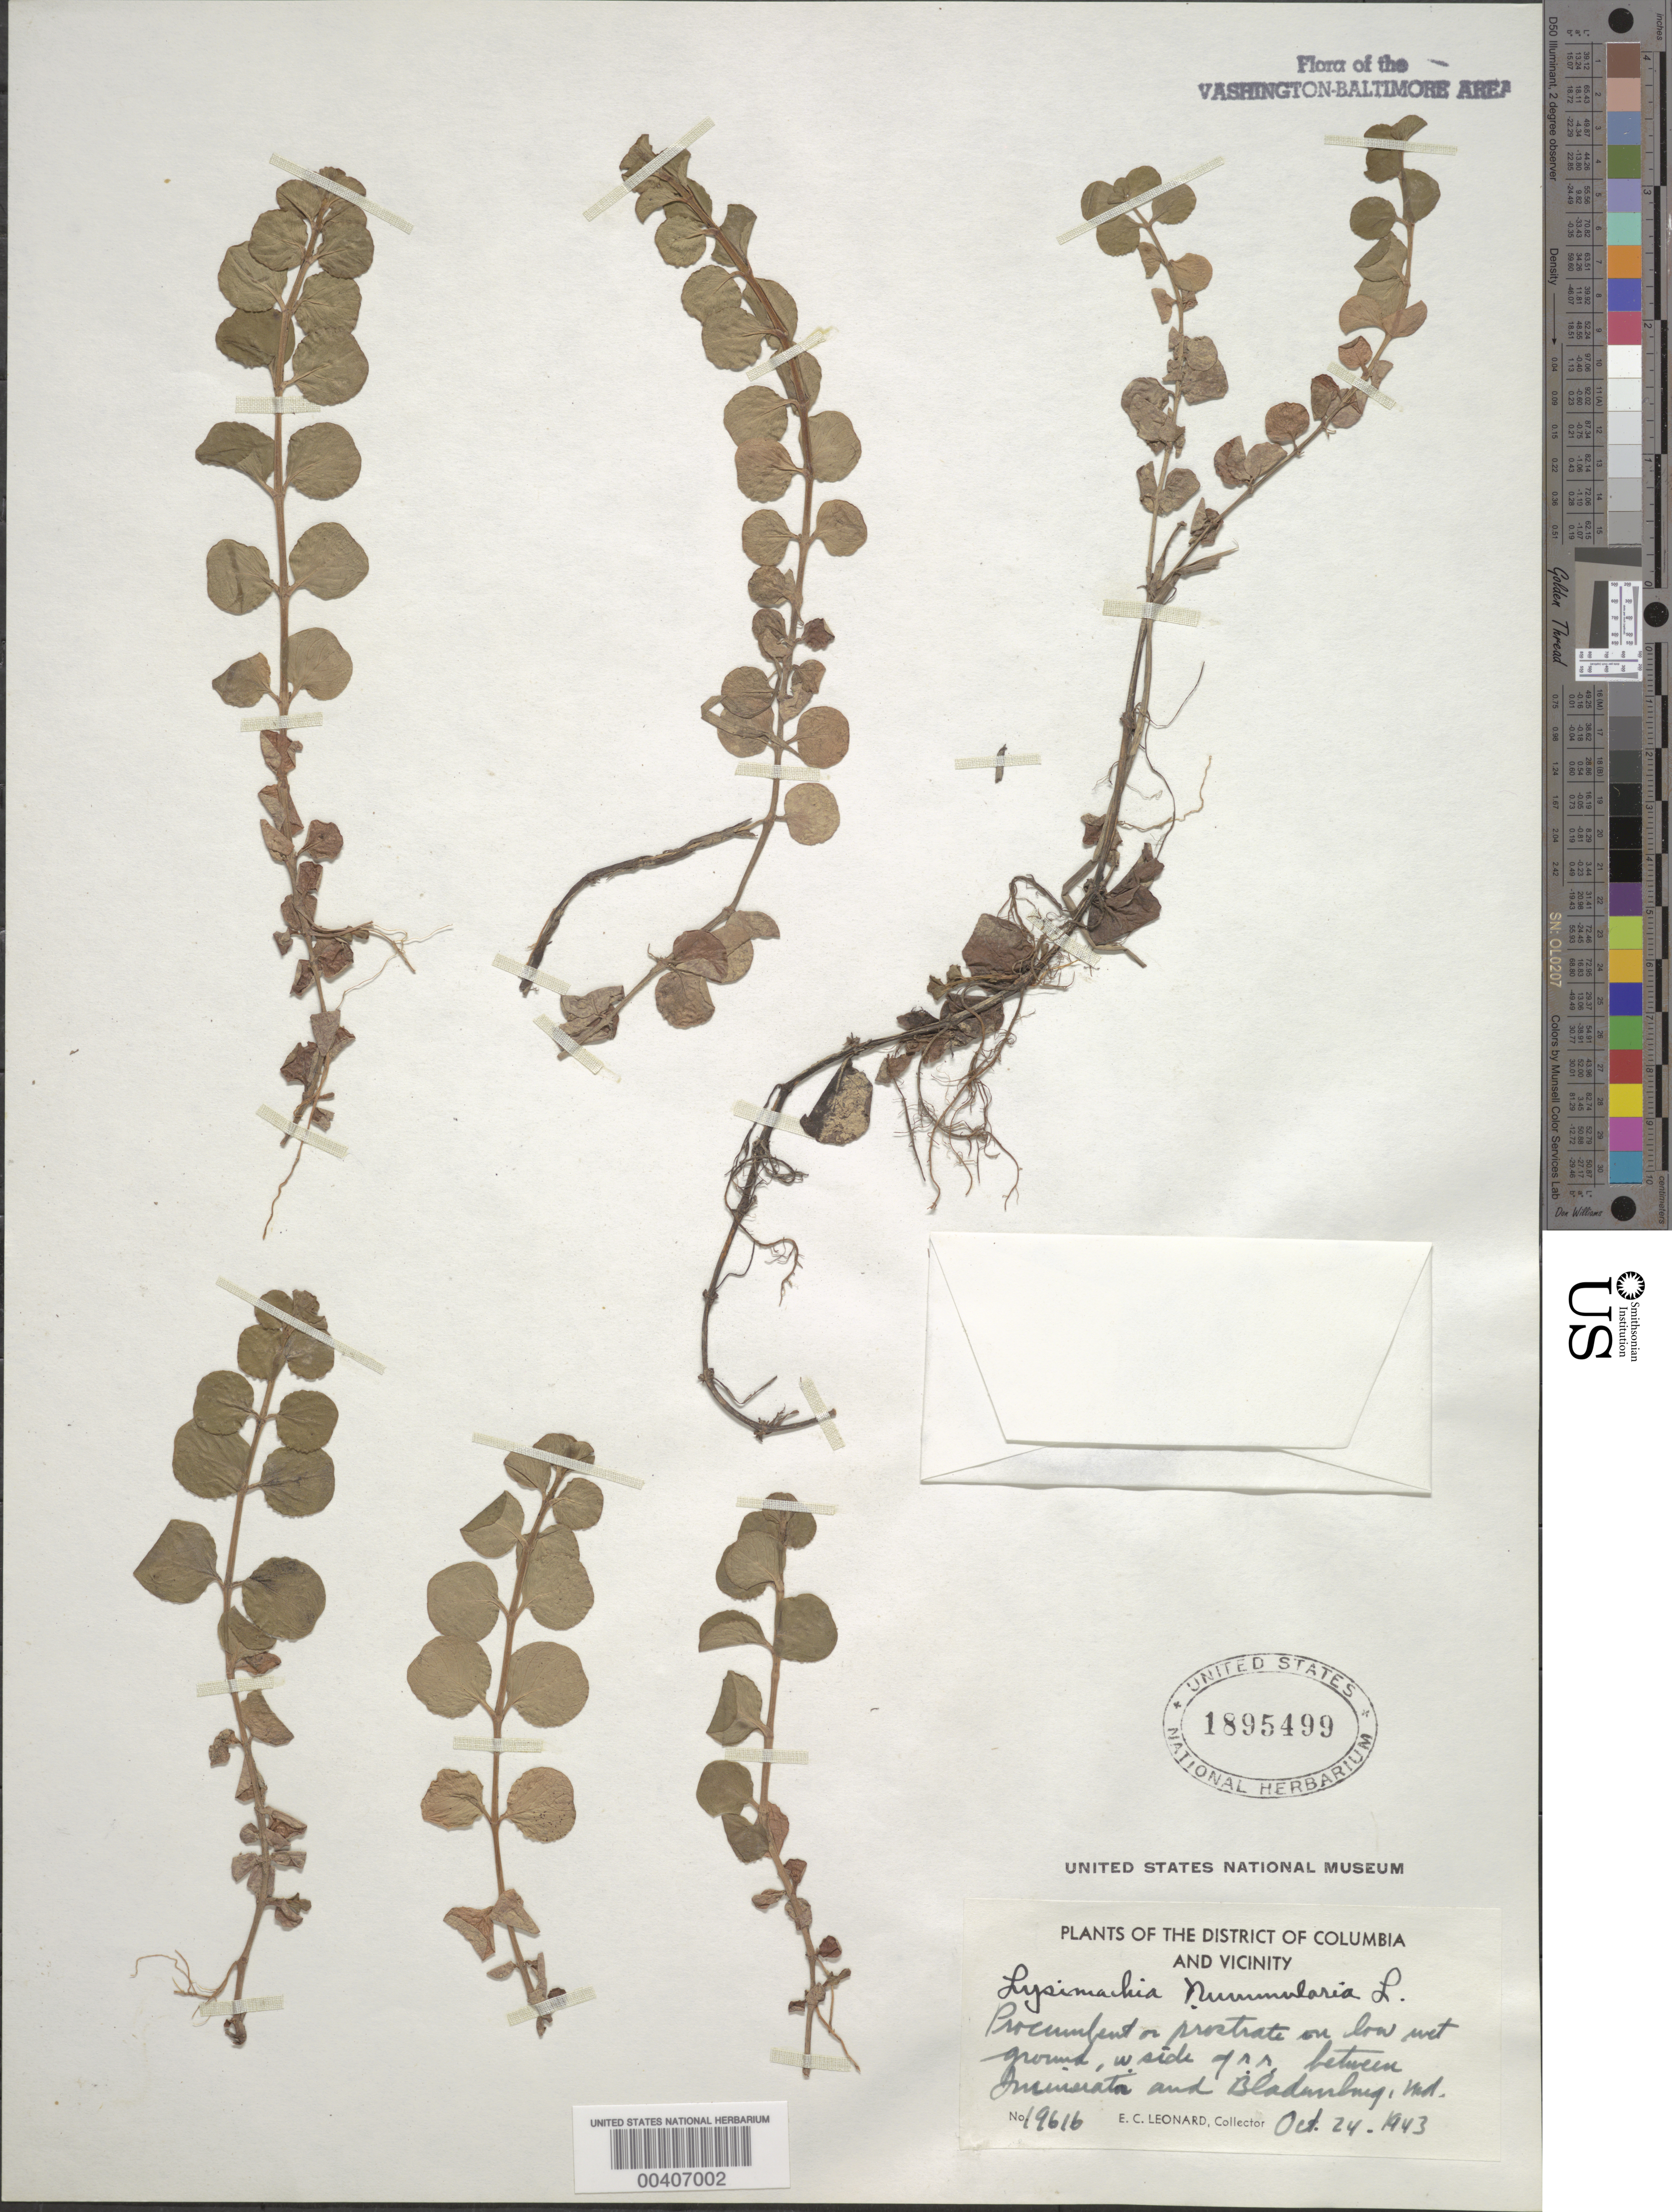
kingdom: Plantae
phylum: Tracheophyta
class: Magnoliopsida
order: Ericales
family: Primulaceae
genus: Lysimachia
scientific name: Lysimachia nummularia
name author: L.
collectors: E. C. Leonard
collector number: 19616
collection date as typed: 24 Oct 1943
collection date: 1943-10-24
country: United States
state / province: Maryland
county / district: Prince George's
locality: Between Incinerator and Bladensburg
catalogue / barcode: US 1895499